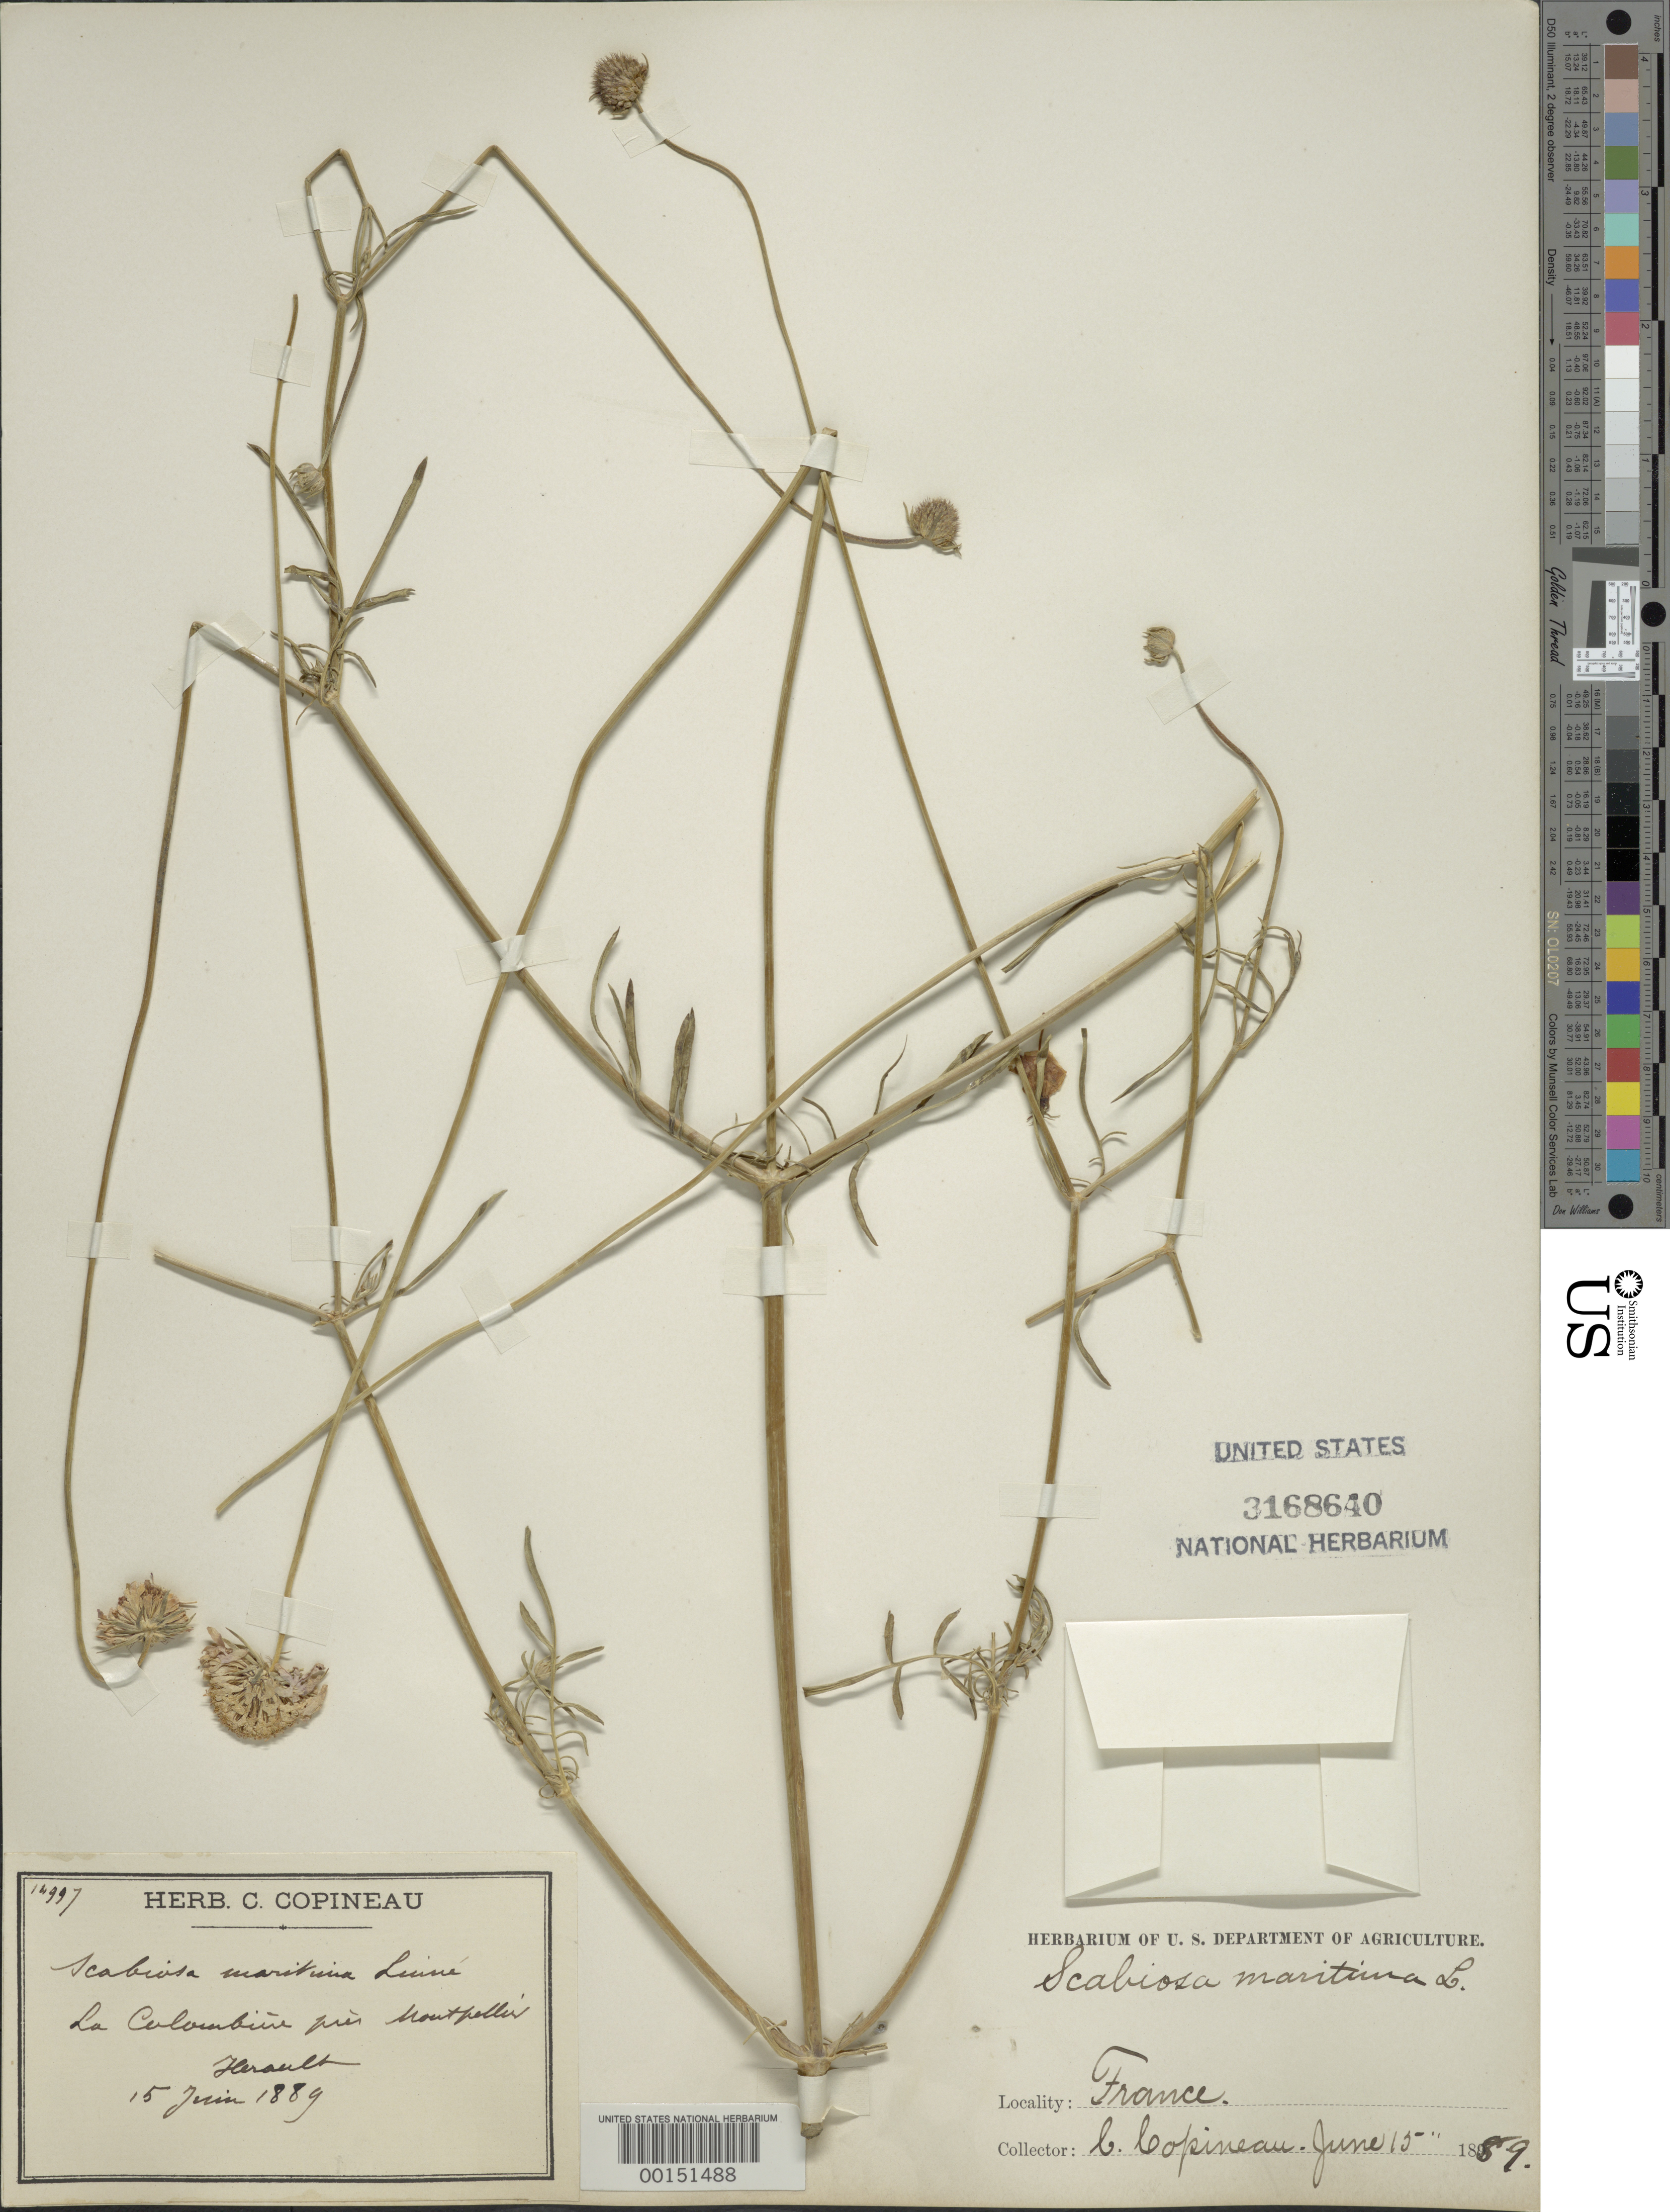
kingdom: Plantae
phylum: Tracheophyta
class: Magnoliopsida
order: Dipsacales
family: Caprifoliaceae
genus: Scabiosa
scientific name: Scabiosa maritima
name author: L.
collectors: C. Copineau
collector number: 14997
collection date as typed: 15 Jun 1889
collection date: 1889-06-15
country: France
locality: La Colombiere pres Montpelier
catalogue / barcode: US 3168640